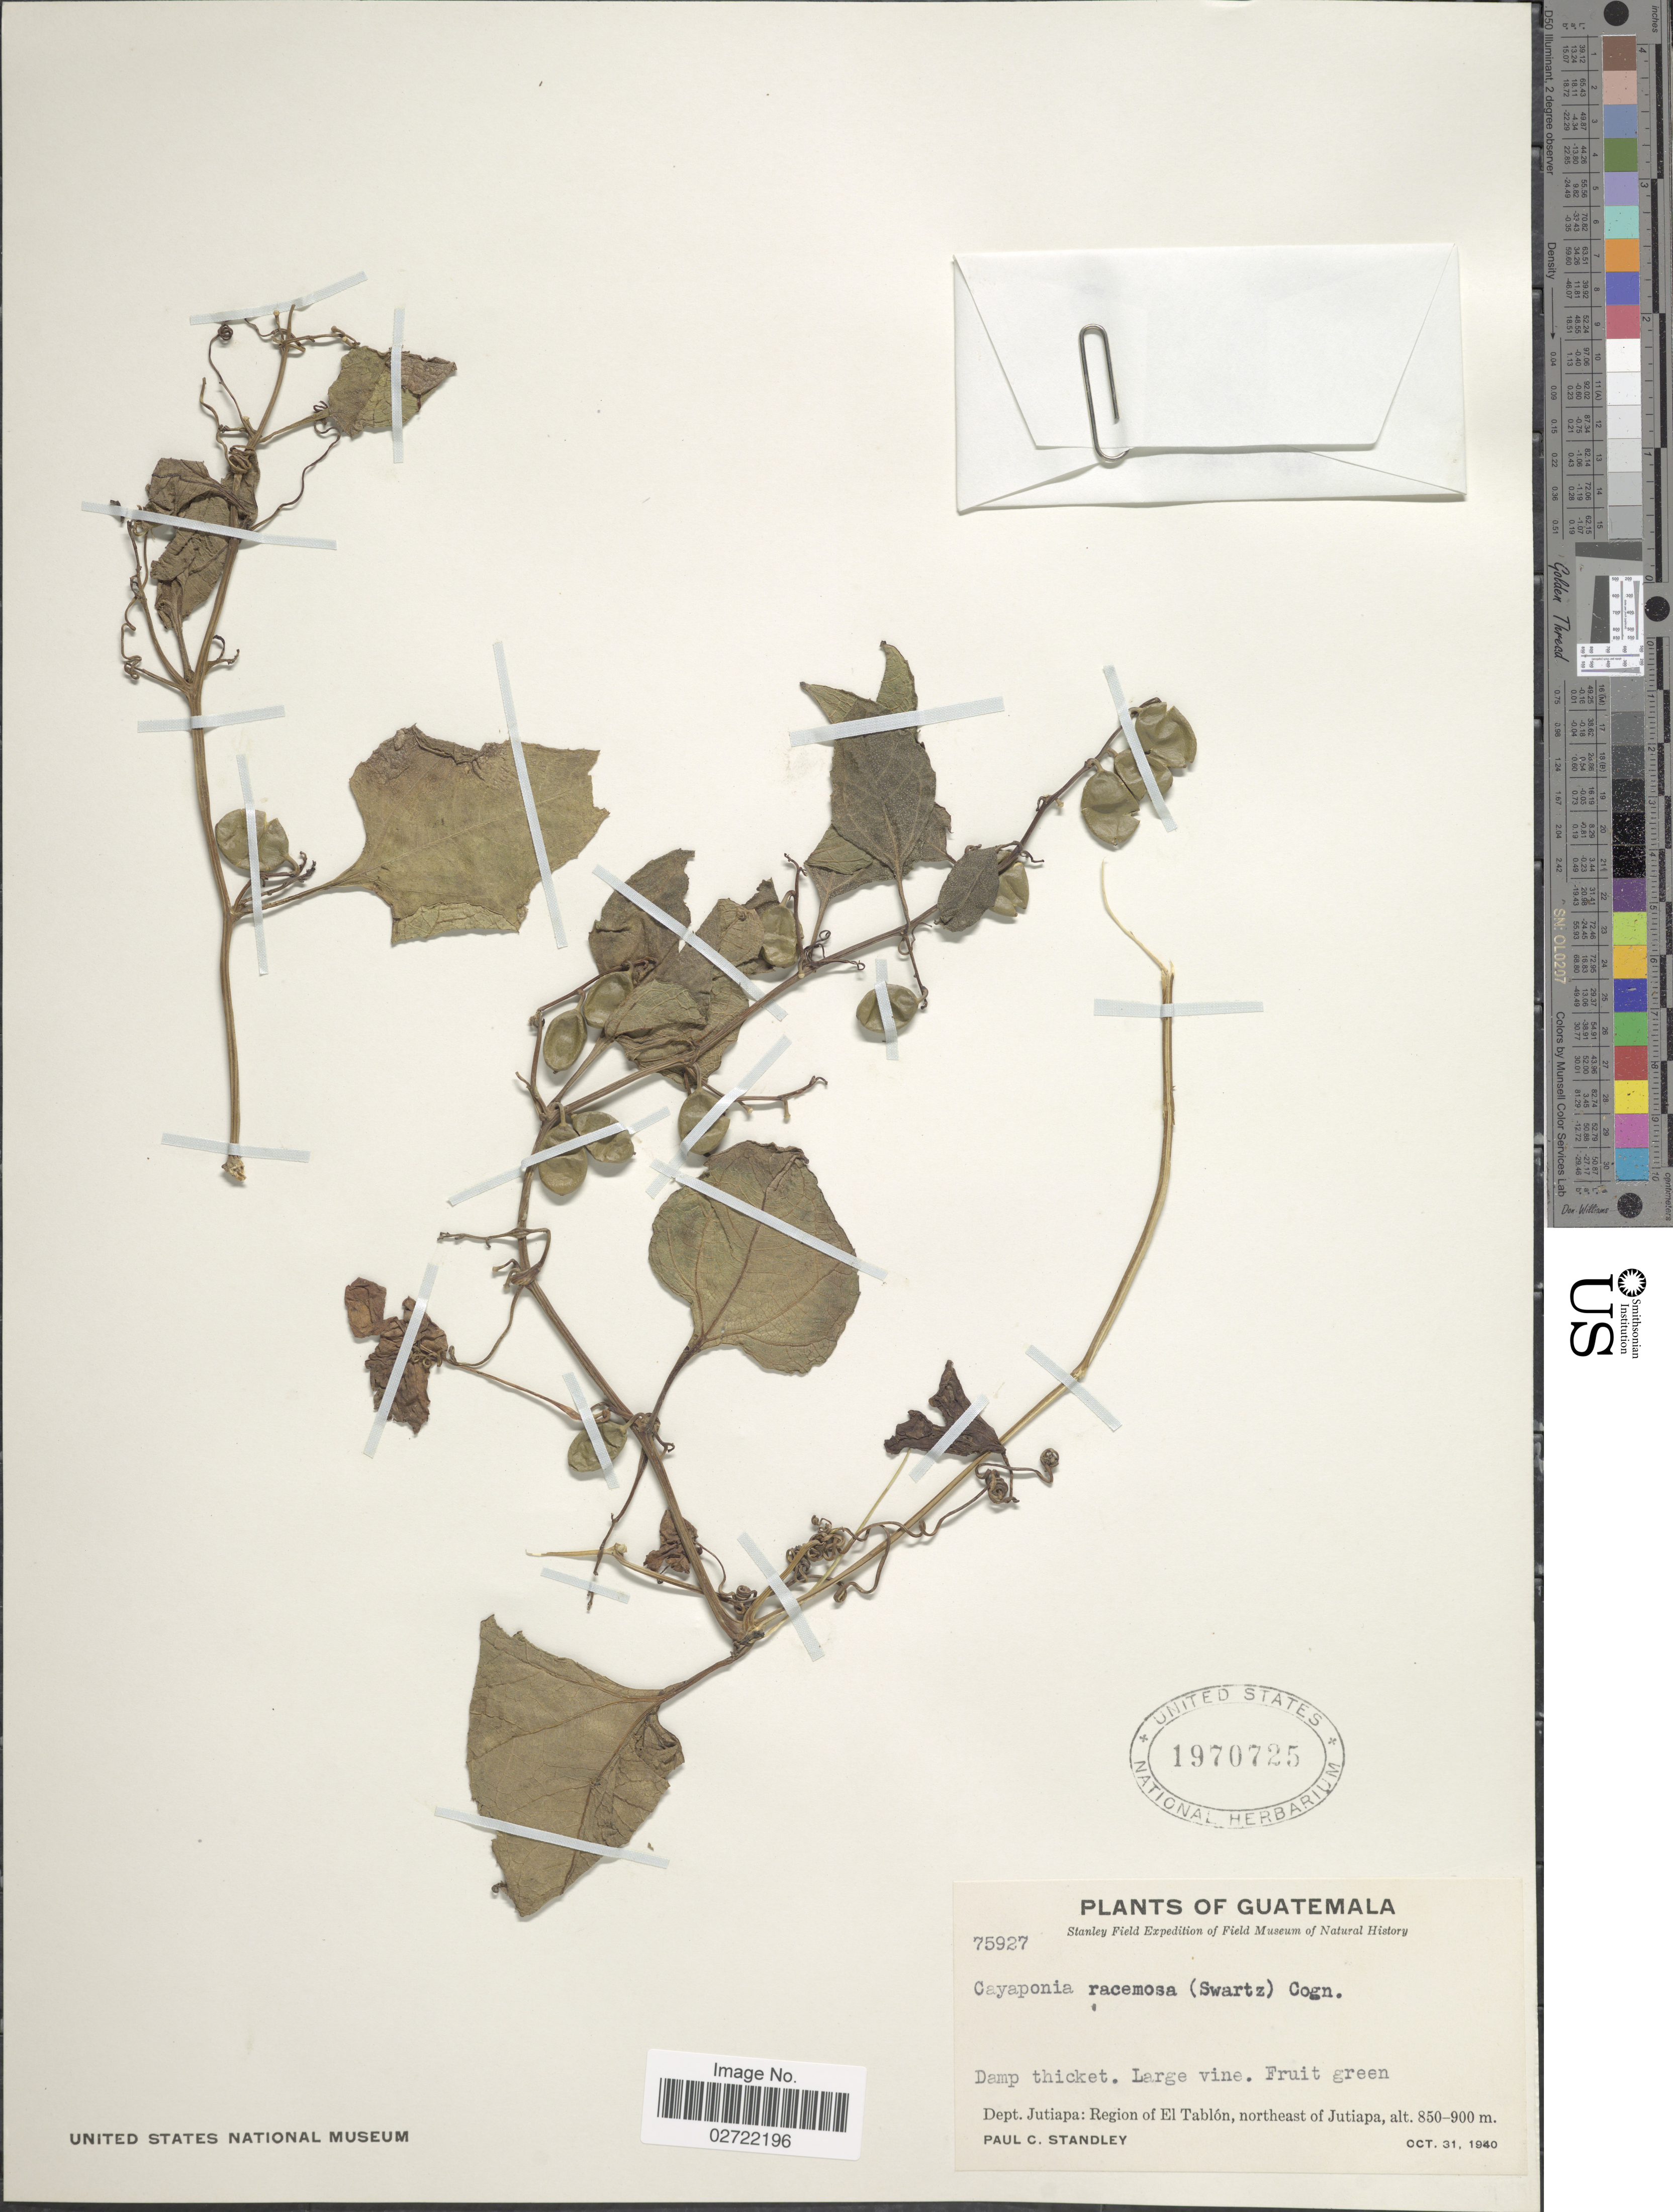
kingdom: Plantae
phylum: Tracheophyta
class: Magnoliopsida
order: Cucurbitales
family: Cucurbitaceae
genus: Cayaponia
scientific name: Cayaponia racemosa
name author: (Mill.) Cogn.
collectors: P. C. Standley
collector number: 75927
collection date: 1940-10-31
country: Guatemala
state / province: Jutiapa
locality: Dept. Jutiapa: Region of El Tablón, northeast of Jutiapa.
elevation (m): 850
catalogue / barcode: US 1970725